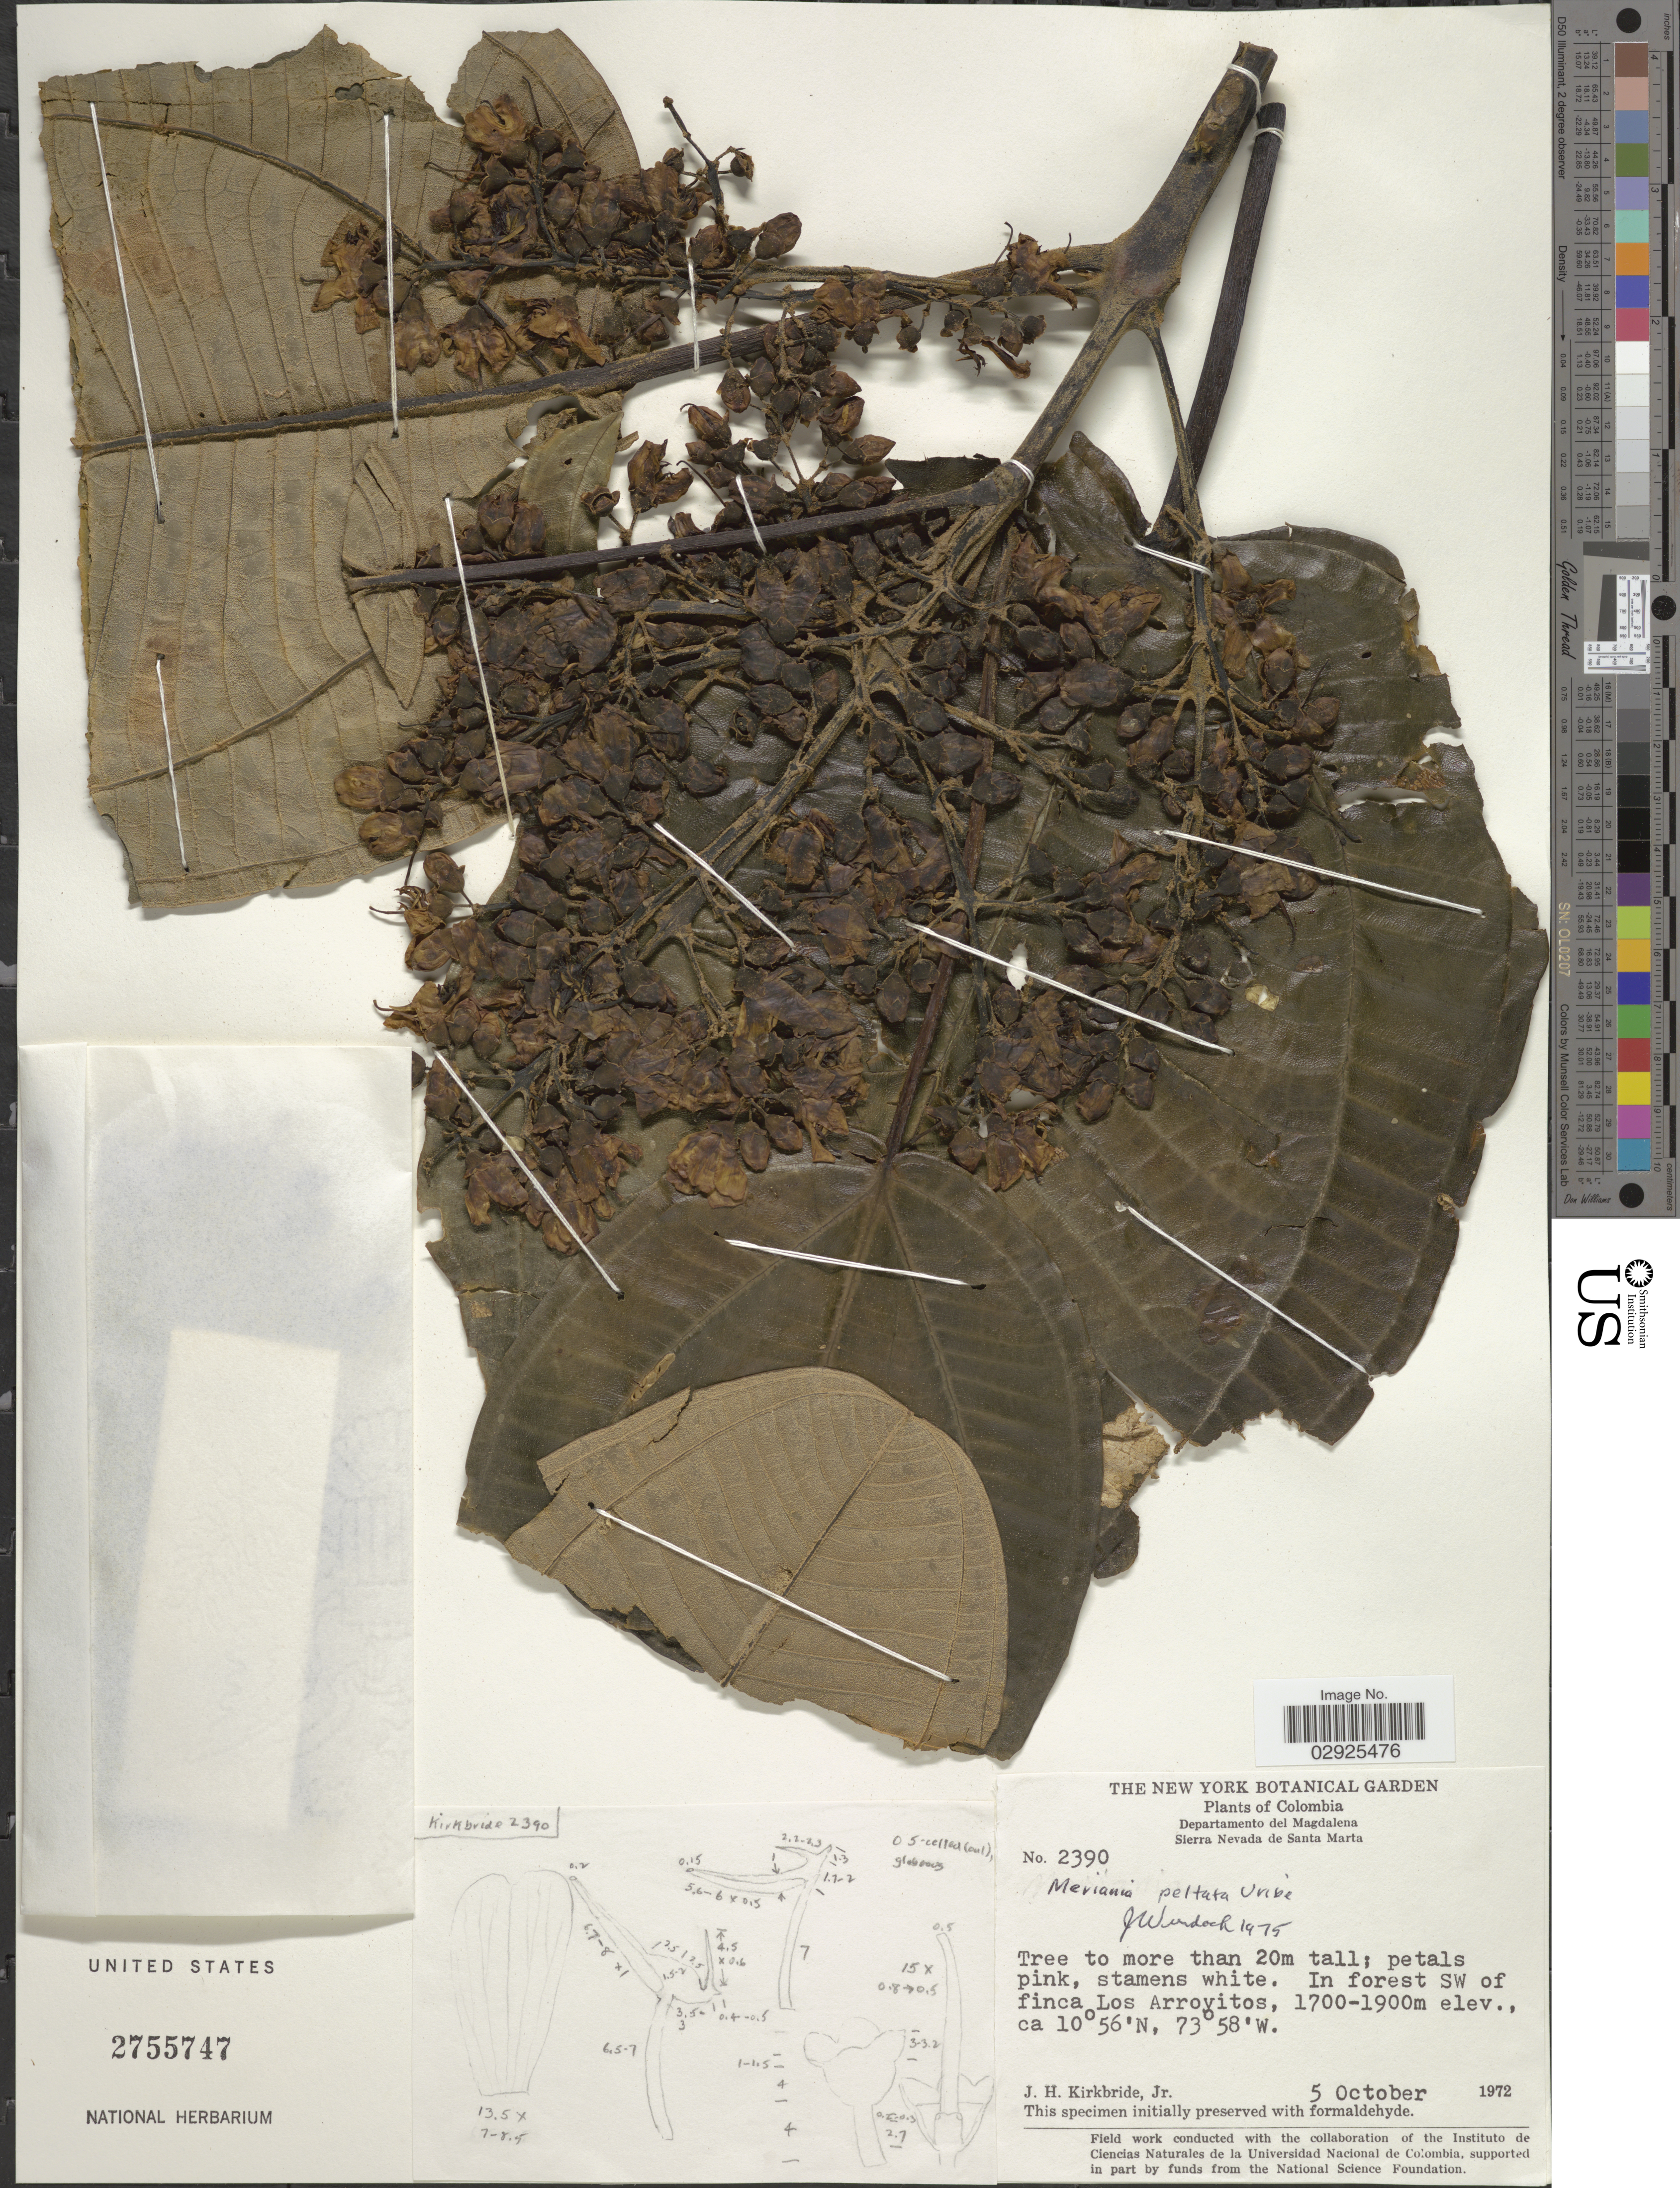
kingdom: Plantae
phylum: Tracheophyta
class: Magnoliopsida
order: Myrtales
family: Melastomataceae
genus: Meriania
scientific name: Meriania peltata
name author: L. Uribe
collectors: J. H. Kirkbride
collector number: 2390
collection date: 1972-10-05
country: Colombia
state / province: Magdalena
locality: Departamento del Magdalena, Sierra Nevada de Santa Marta, In forest SW of finca Los Arroyitos.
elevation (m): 1700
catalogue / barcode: US 2755747